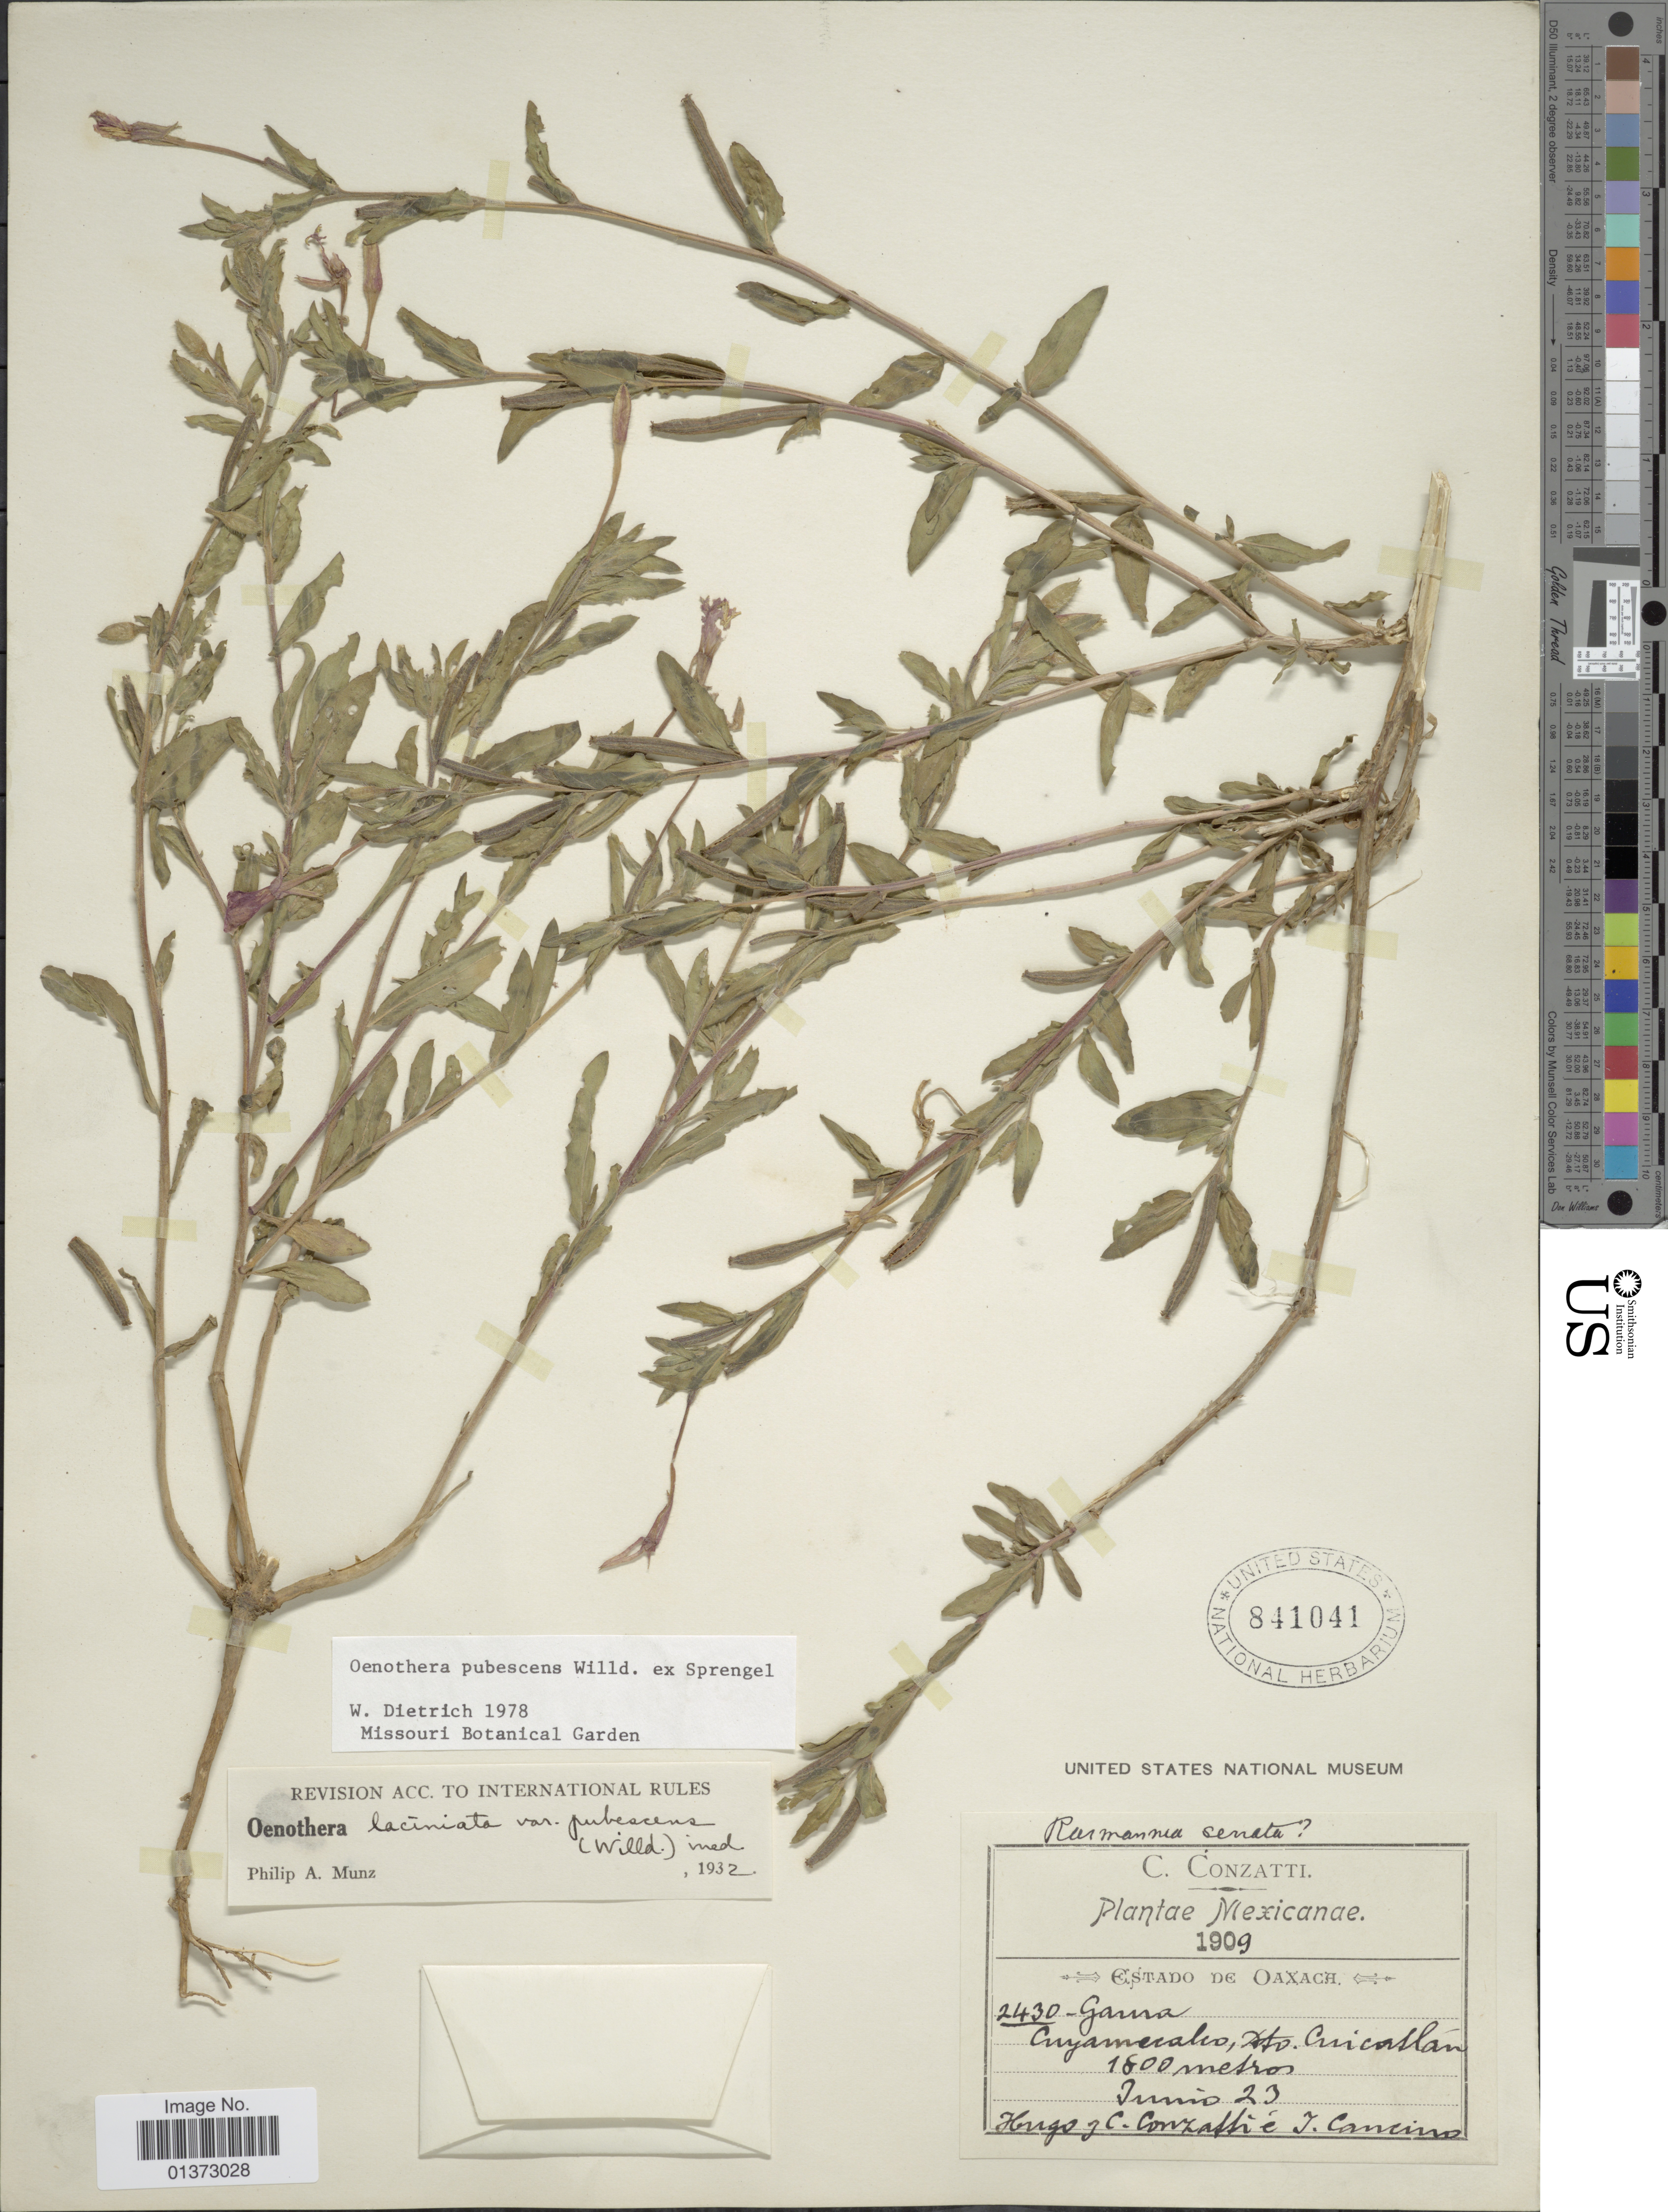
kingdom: Plantae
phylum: Tracheophyta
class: Magnoliopsida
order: Myrtales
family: Onagraceae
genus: Oenothera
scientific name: Oenothera pubescens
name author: Willd. ex Spreng.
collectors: H. Conzatti & C. Conzatti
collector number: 2430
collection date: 1909-06-23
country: Mexico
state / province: Oaxaca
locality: Cuyamecalco, Distrito de Cuicatlán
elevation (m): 1800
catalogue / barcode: US 841041